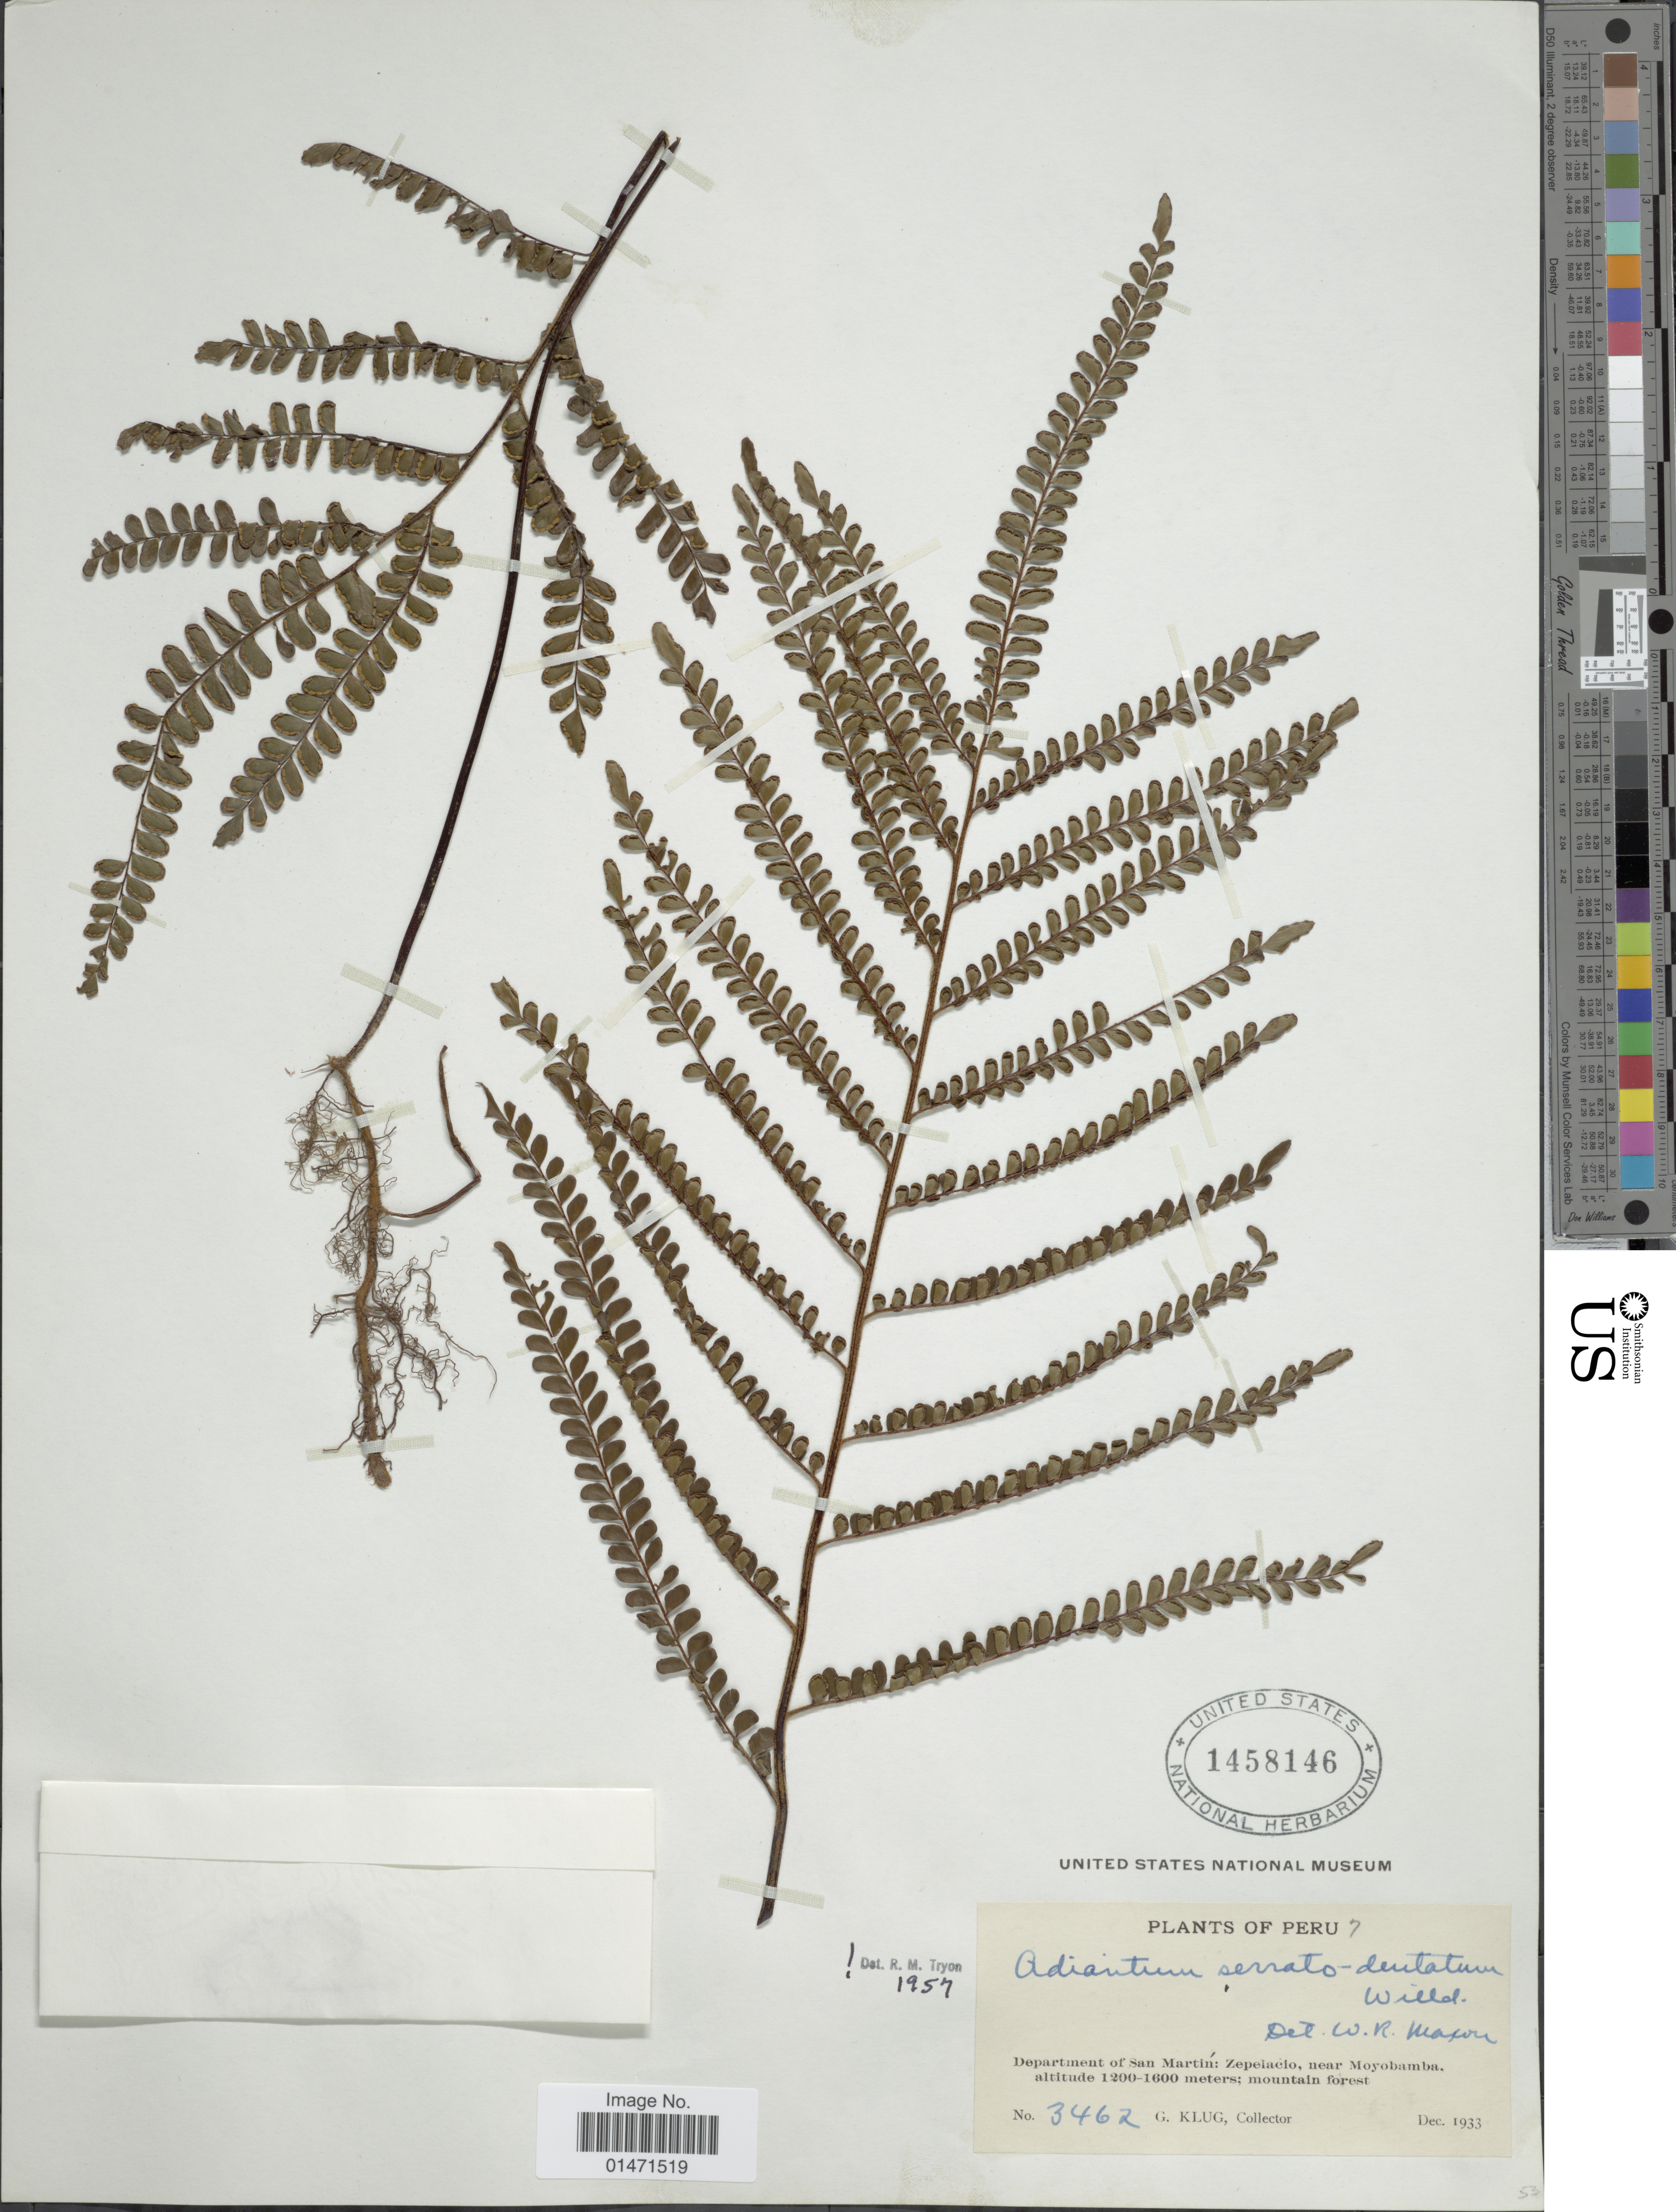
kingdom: Plantae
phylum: Tracheophyta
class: Polypodiopsida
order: Polypodiales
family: Pteridaceae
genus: Adiantum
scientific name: Adiantum serratodentatum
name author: Humb. & Bonpl. ex Willd.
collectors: G. Klug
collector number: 3462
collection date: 1933-12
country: Peru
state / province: San Martín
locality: Zepelacio, near Moyobamba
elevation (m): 1200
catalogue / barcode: US 1458146